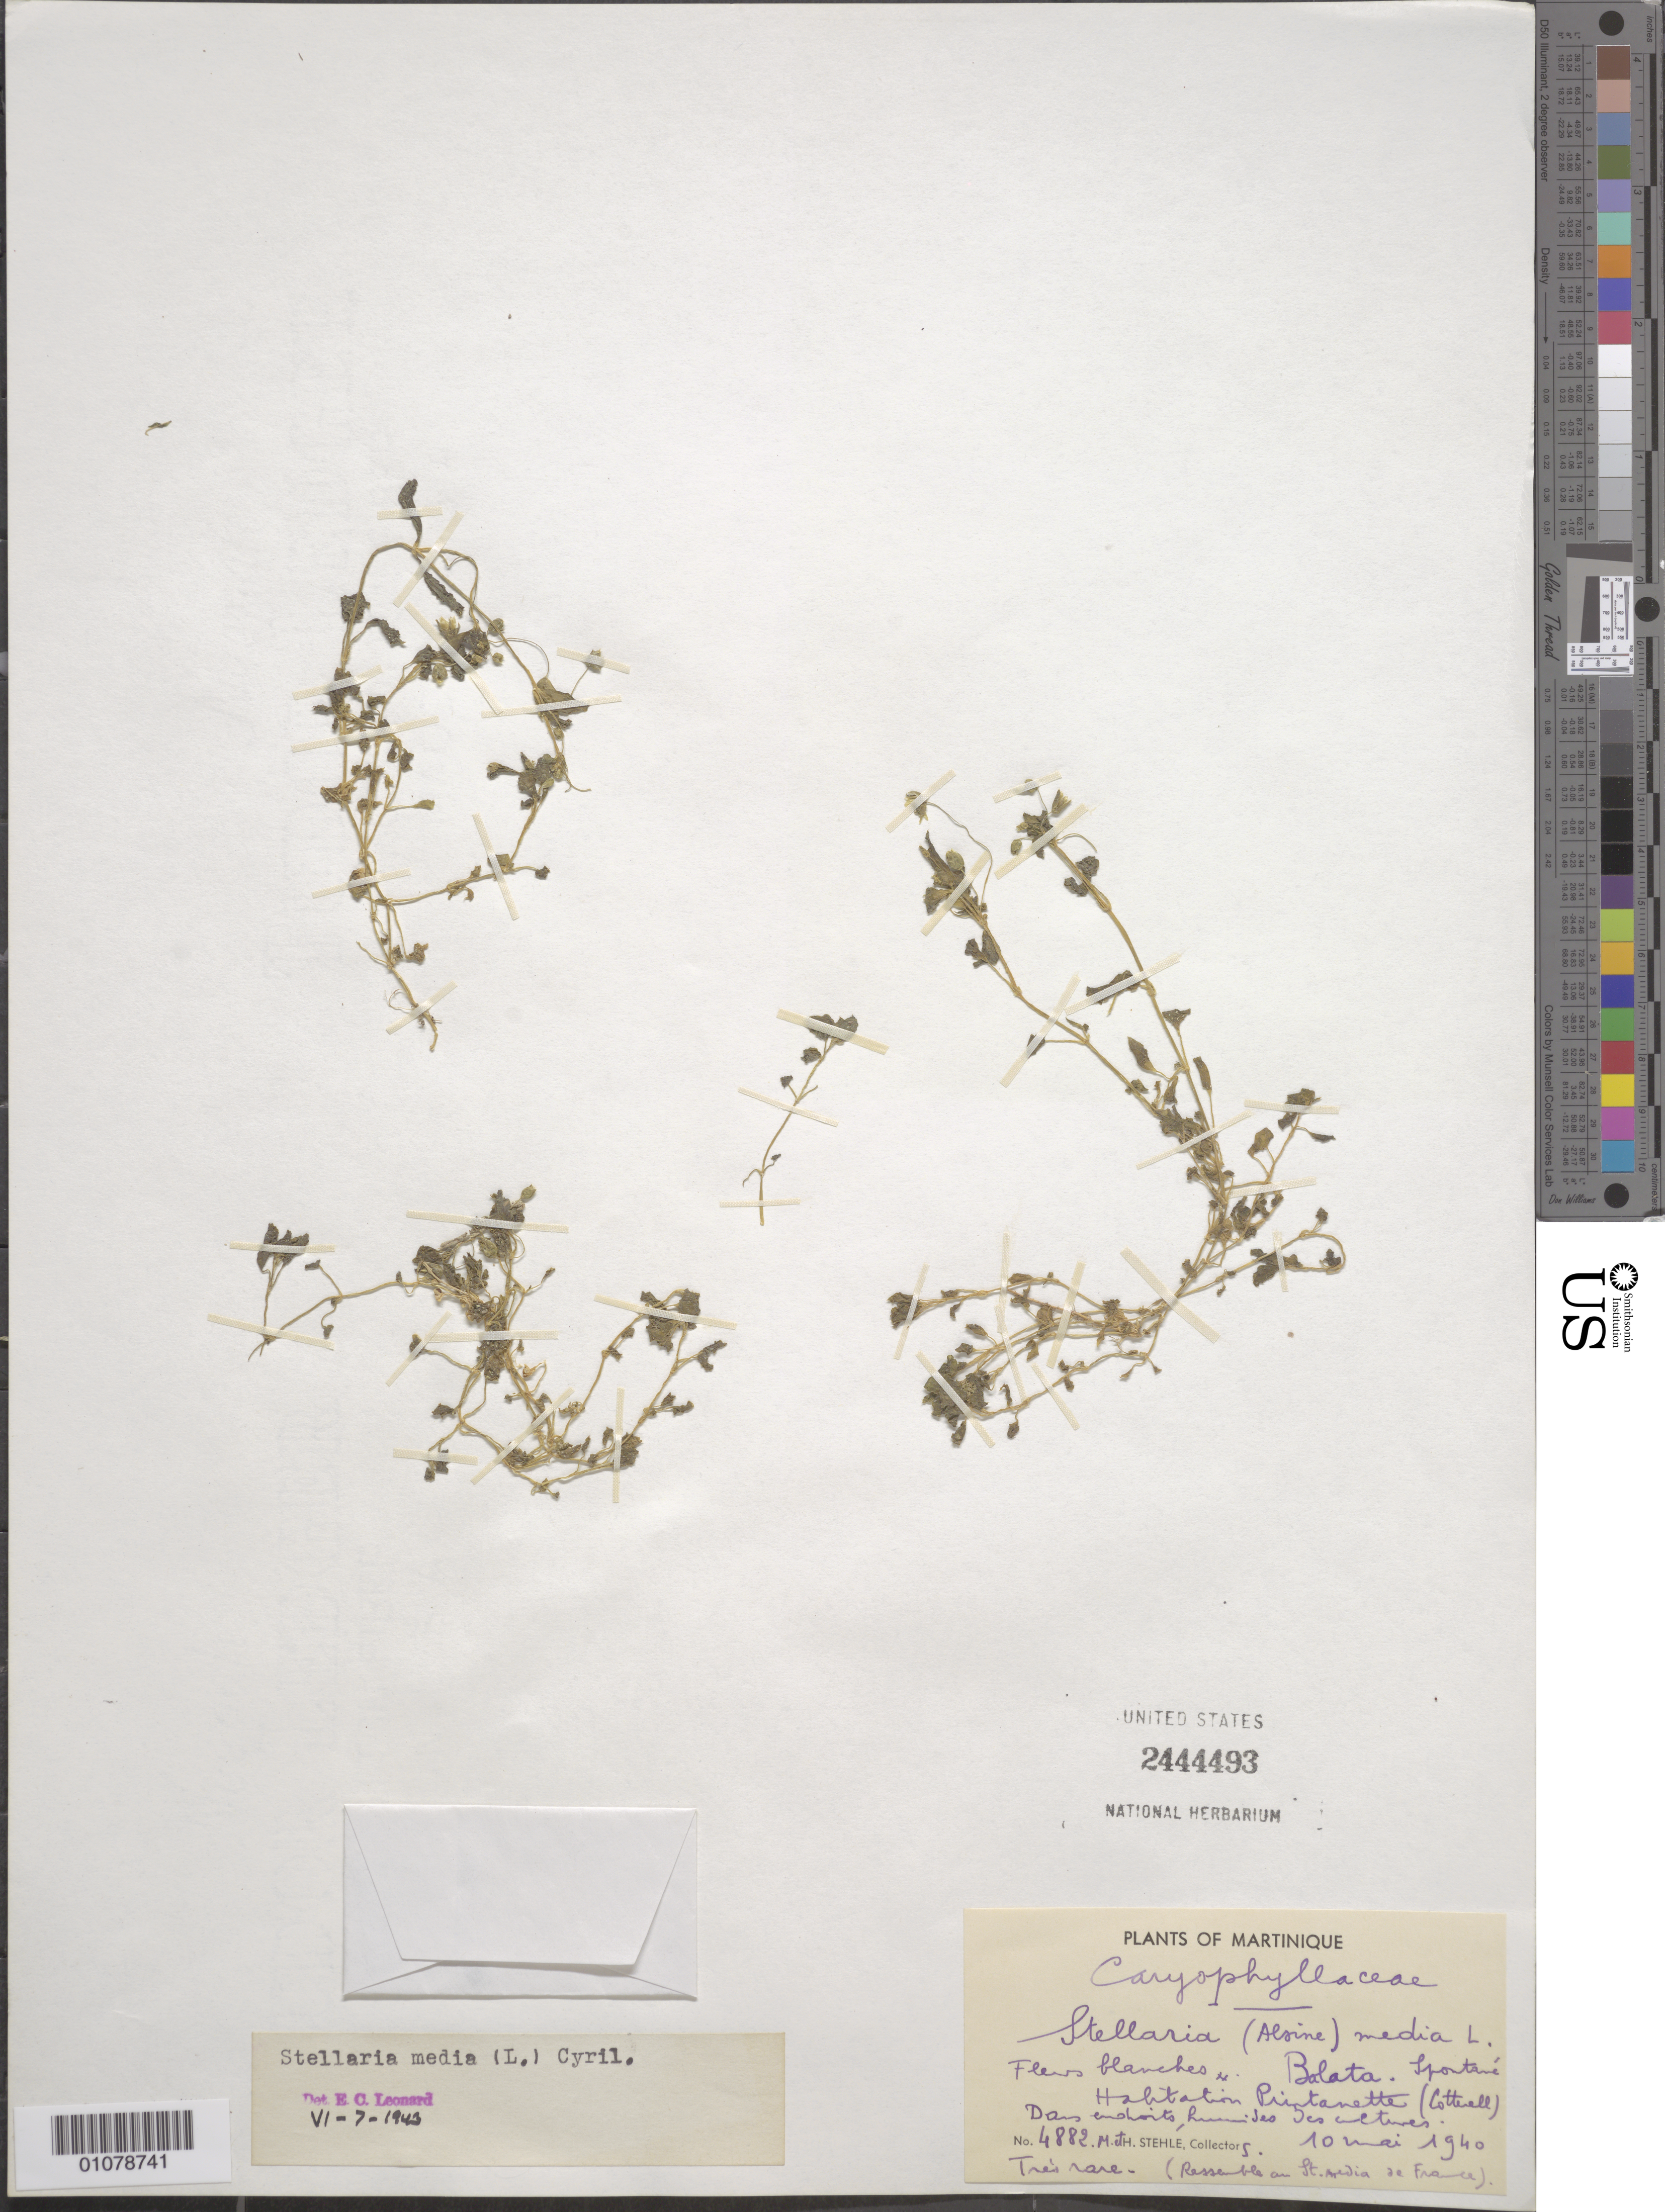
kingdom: Plantae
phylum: Tracheophyta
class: Magnoliopsida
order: Caryophyllales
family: Caryophyllaceae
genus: Stellaria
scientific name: Stellaria media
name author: (L.) Vill.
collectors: H. Stehlé & M. Stehlé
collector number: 4882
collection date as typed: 10 May 1940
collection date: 1940-05-10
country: Martinique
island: Martinique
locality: Habitation Pintanette (Cottenell). Balata.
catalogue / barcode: US 2444493